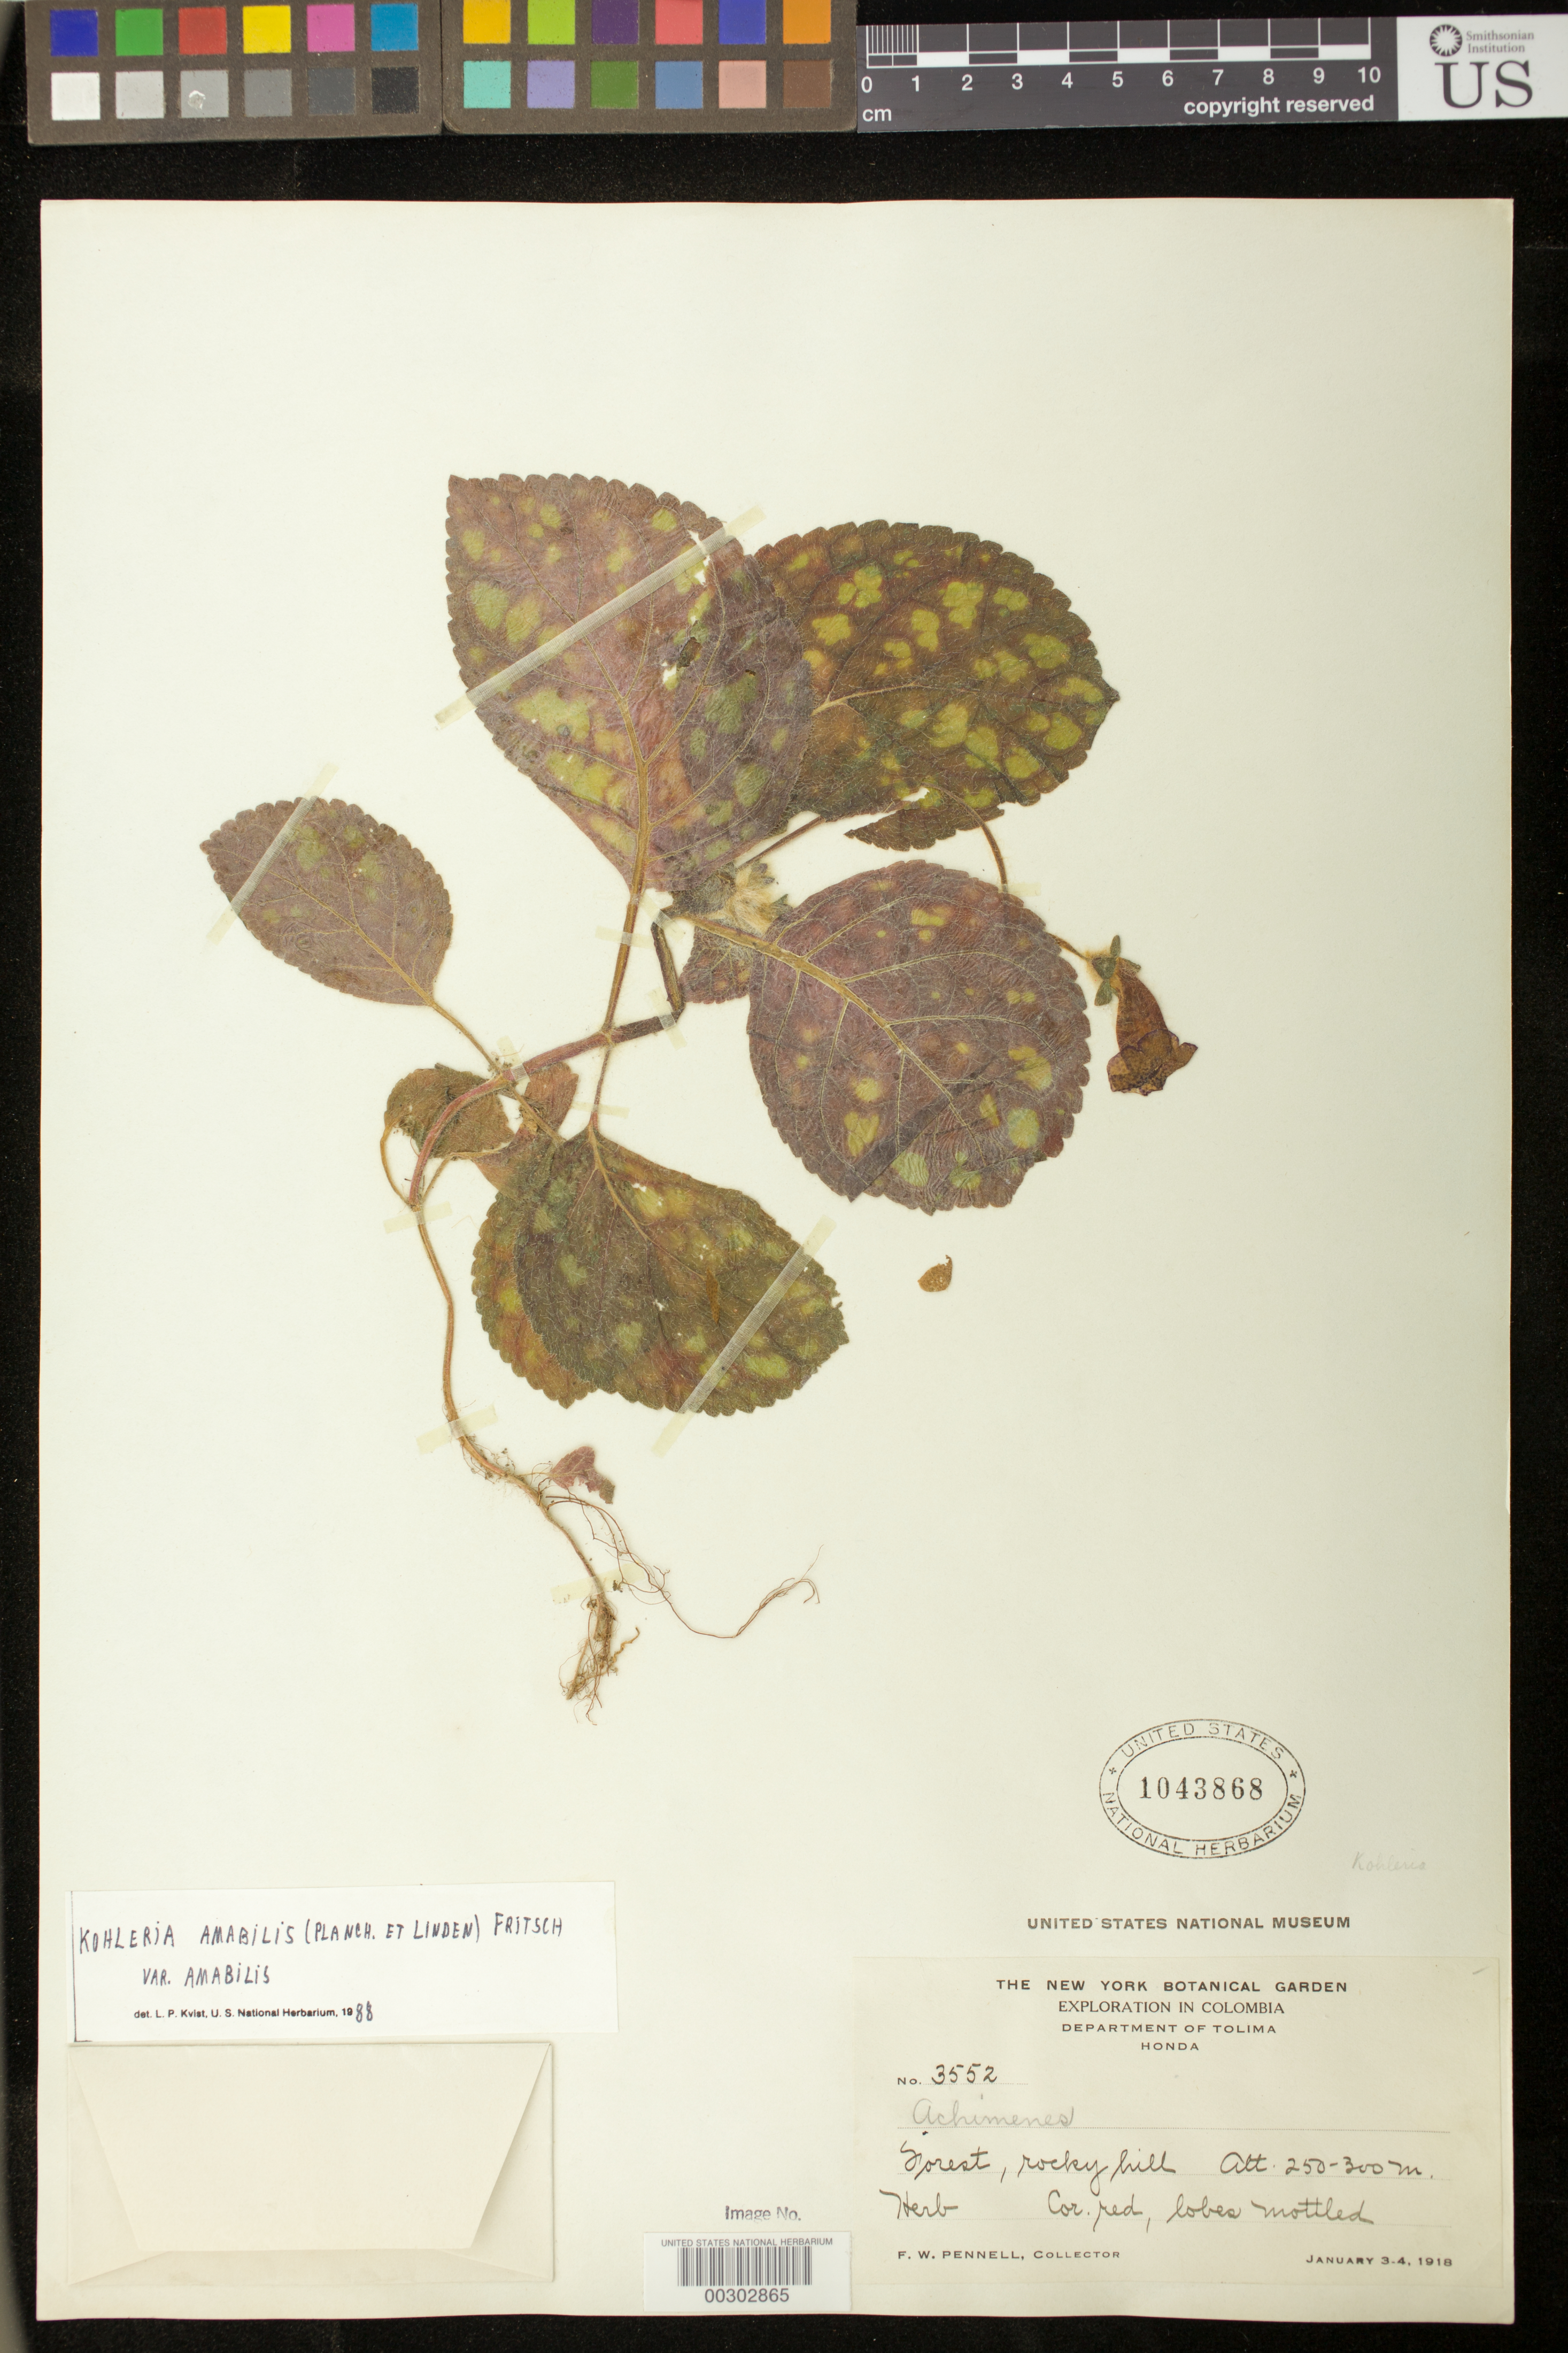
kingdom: Plantae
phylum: Tracheophyta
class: Magnoliopsida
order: Lamiales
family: Gesneriaceae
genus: Kohleria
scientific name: Kohleria amabilis var. amabilis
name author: (Planch. & Linden) Fritsch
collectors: F. W. Pennell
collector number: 3552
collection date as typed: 3-4 Jan 1918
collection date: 1918-01-03/1918-01-04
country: Colombia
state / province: Tolima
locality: Honda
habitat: Forest, rocky hill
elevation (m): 250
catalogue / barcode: US 1043868